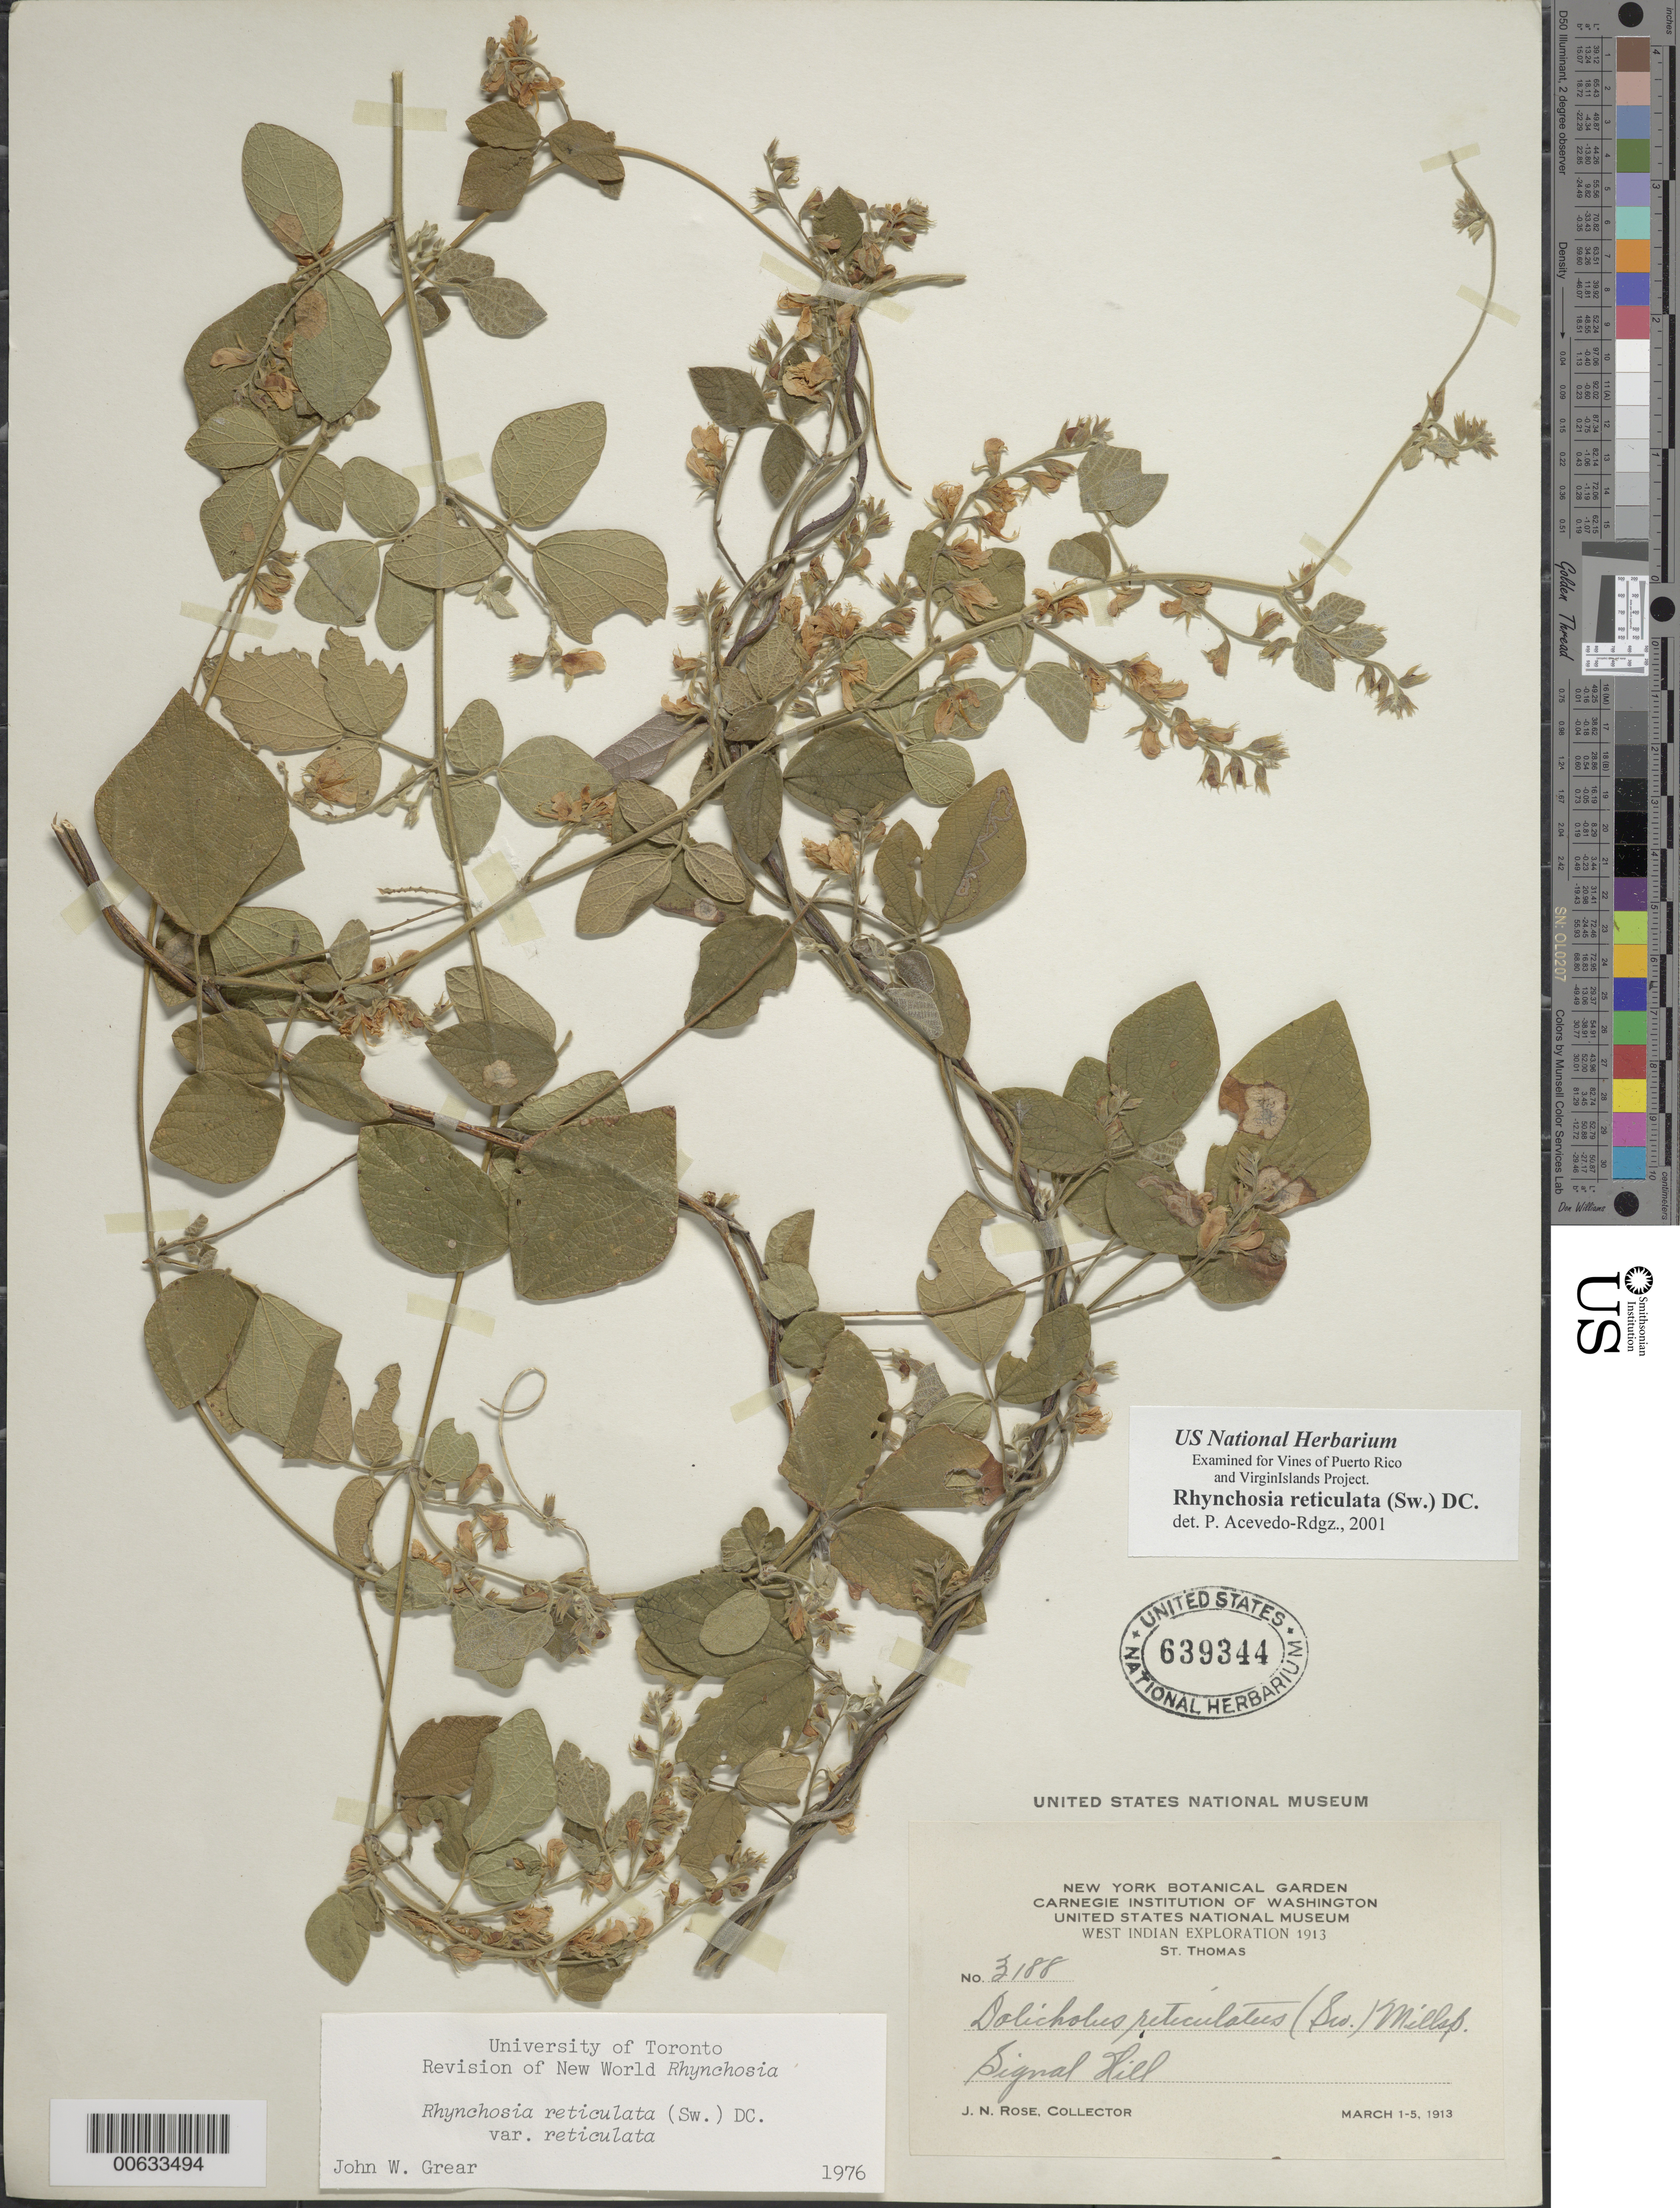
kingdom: Plantae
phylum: Tracheophyta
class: Magnoliopsida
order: Fabales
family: Fabaceae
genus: Rhynchosia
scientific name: Rhynchosia reticulata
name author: (Sw.) DC.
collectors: J. N. Rose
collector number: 3188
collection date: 1913-03-01/1913-03-05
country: U.S. Virgin Islands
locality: West Indian, St. Thomas, Signal Hill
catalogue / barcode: US 639344